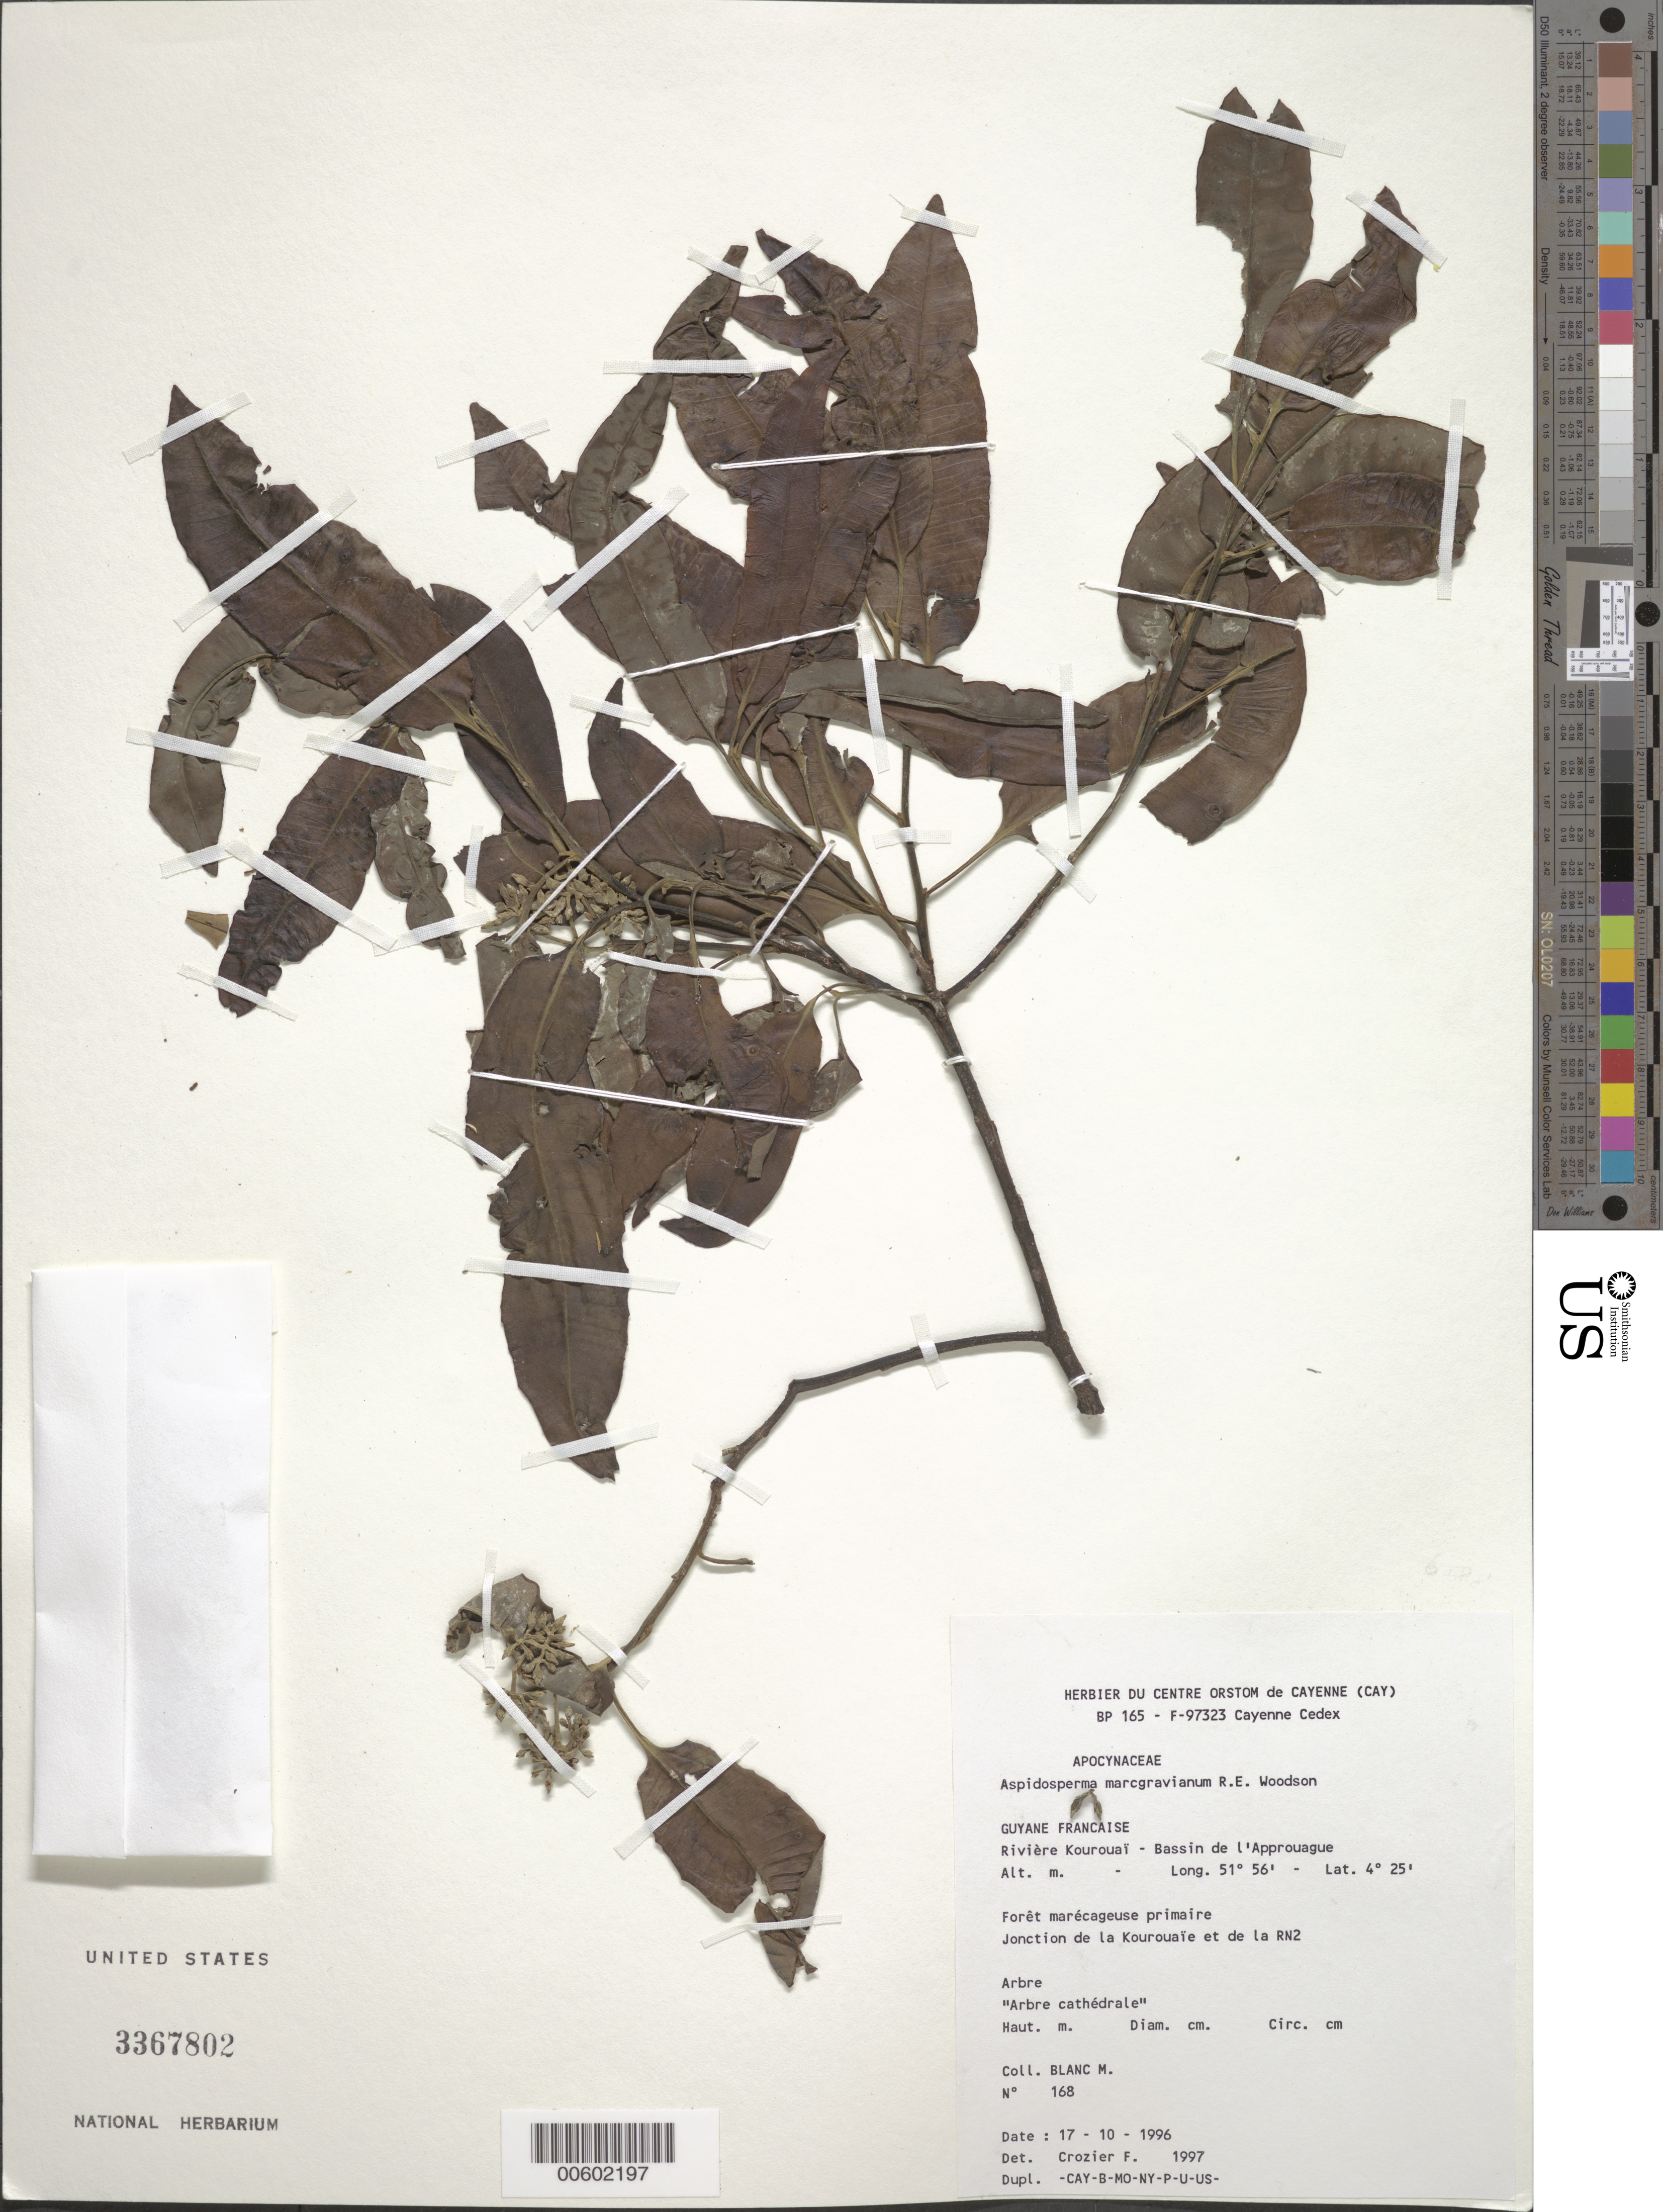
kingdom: Plantae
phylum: Tracheophyta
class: Magnoliopsida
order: Gentianales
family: Apocynaceae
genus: Aspidosperma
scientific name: Aspidosperma marcgravianum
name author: Woodson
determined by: Crozier, F.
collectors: M. Blanc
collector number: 168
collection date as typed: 17-Oct-96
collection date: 1996-10-17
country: French Guiana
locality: Kourouaï R., Bassin de L'Approuague; jonction de la Kourouie et de la RN2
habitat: Primary forest, marshy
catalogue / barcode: US 3367802